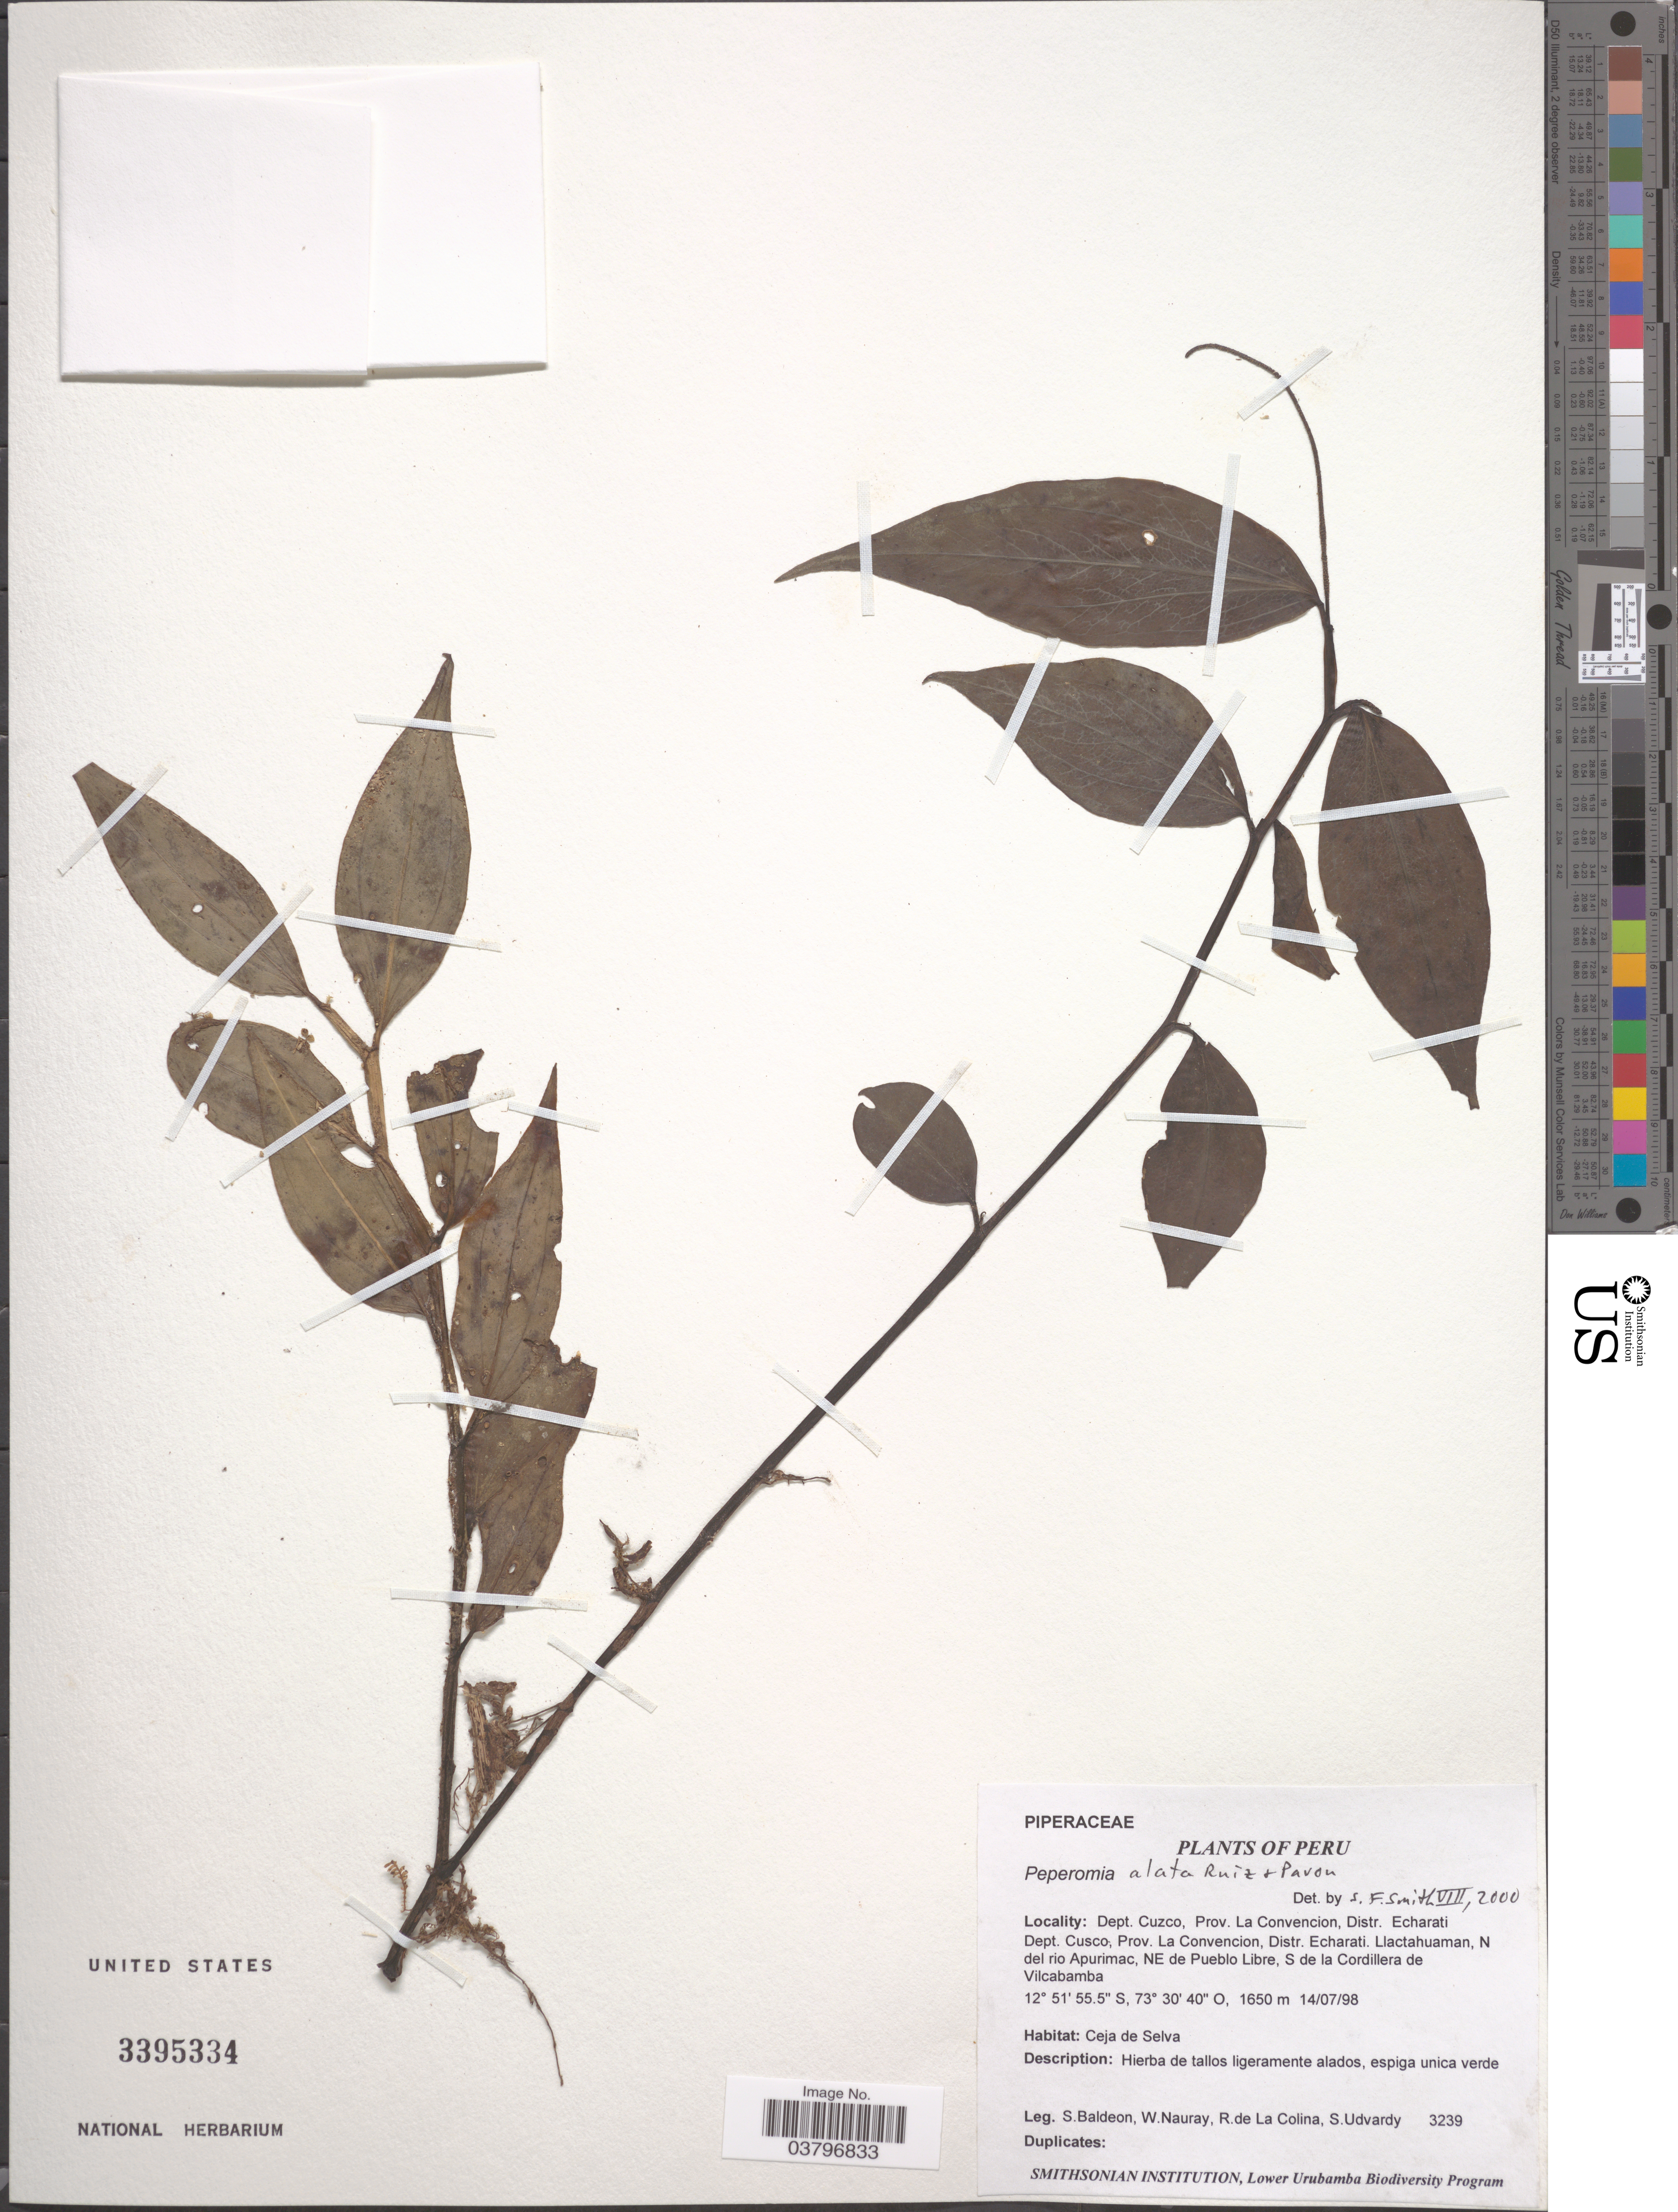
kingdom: Plantae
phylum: Tracheophyta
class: Magnoliopsida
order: Piperales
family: Piperaceae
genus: Peperomia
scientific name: Peperomia alata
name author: Ruiz & Pav.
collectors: S. Baldeon, W. Nauray, R. de La Colina & S. Udvardy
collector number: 3239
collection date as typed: Transcribed d/m/y: 14/7/98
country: Peru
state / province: Cusco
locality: Dept. Cuzco, Prov. La Convencion, Distr. Echarati. Llactahuaman, N del rio Apurimac, NE de Pueblo Libre, S de la Cordillera de Vilcabamba.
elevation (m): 1650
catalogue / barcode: US 3395334